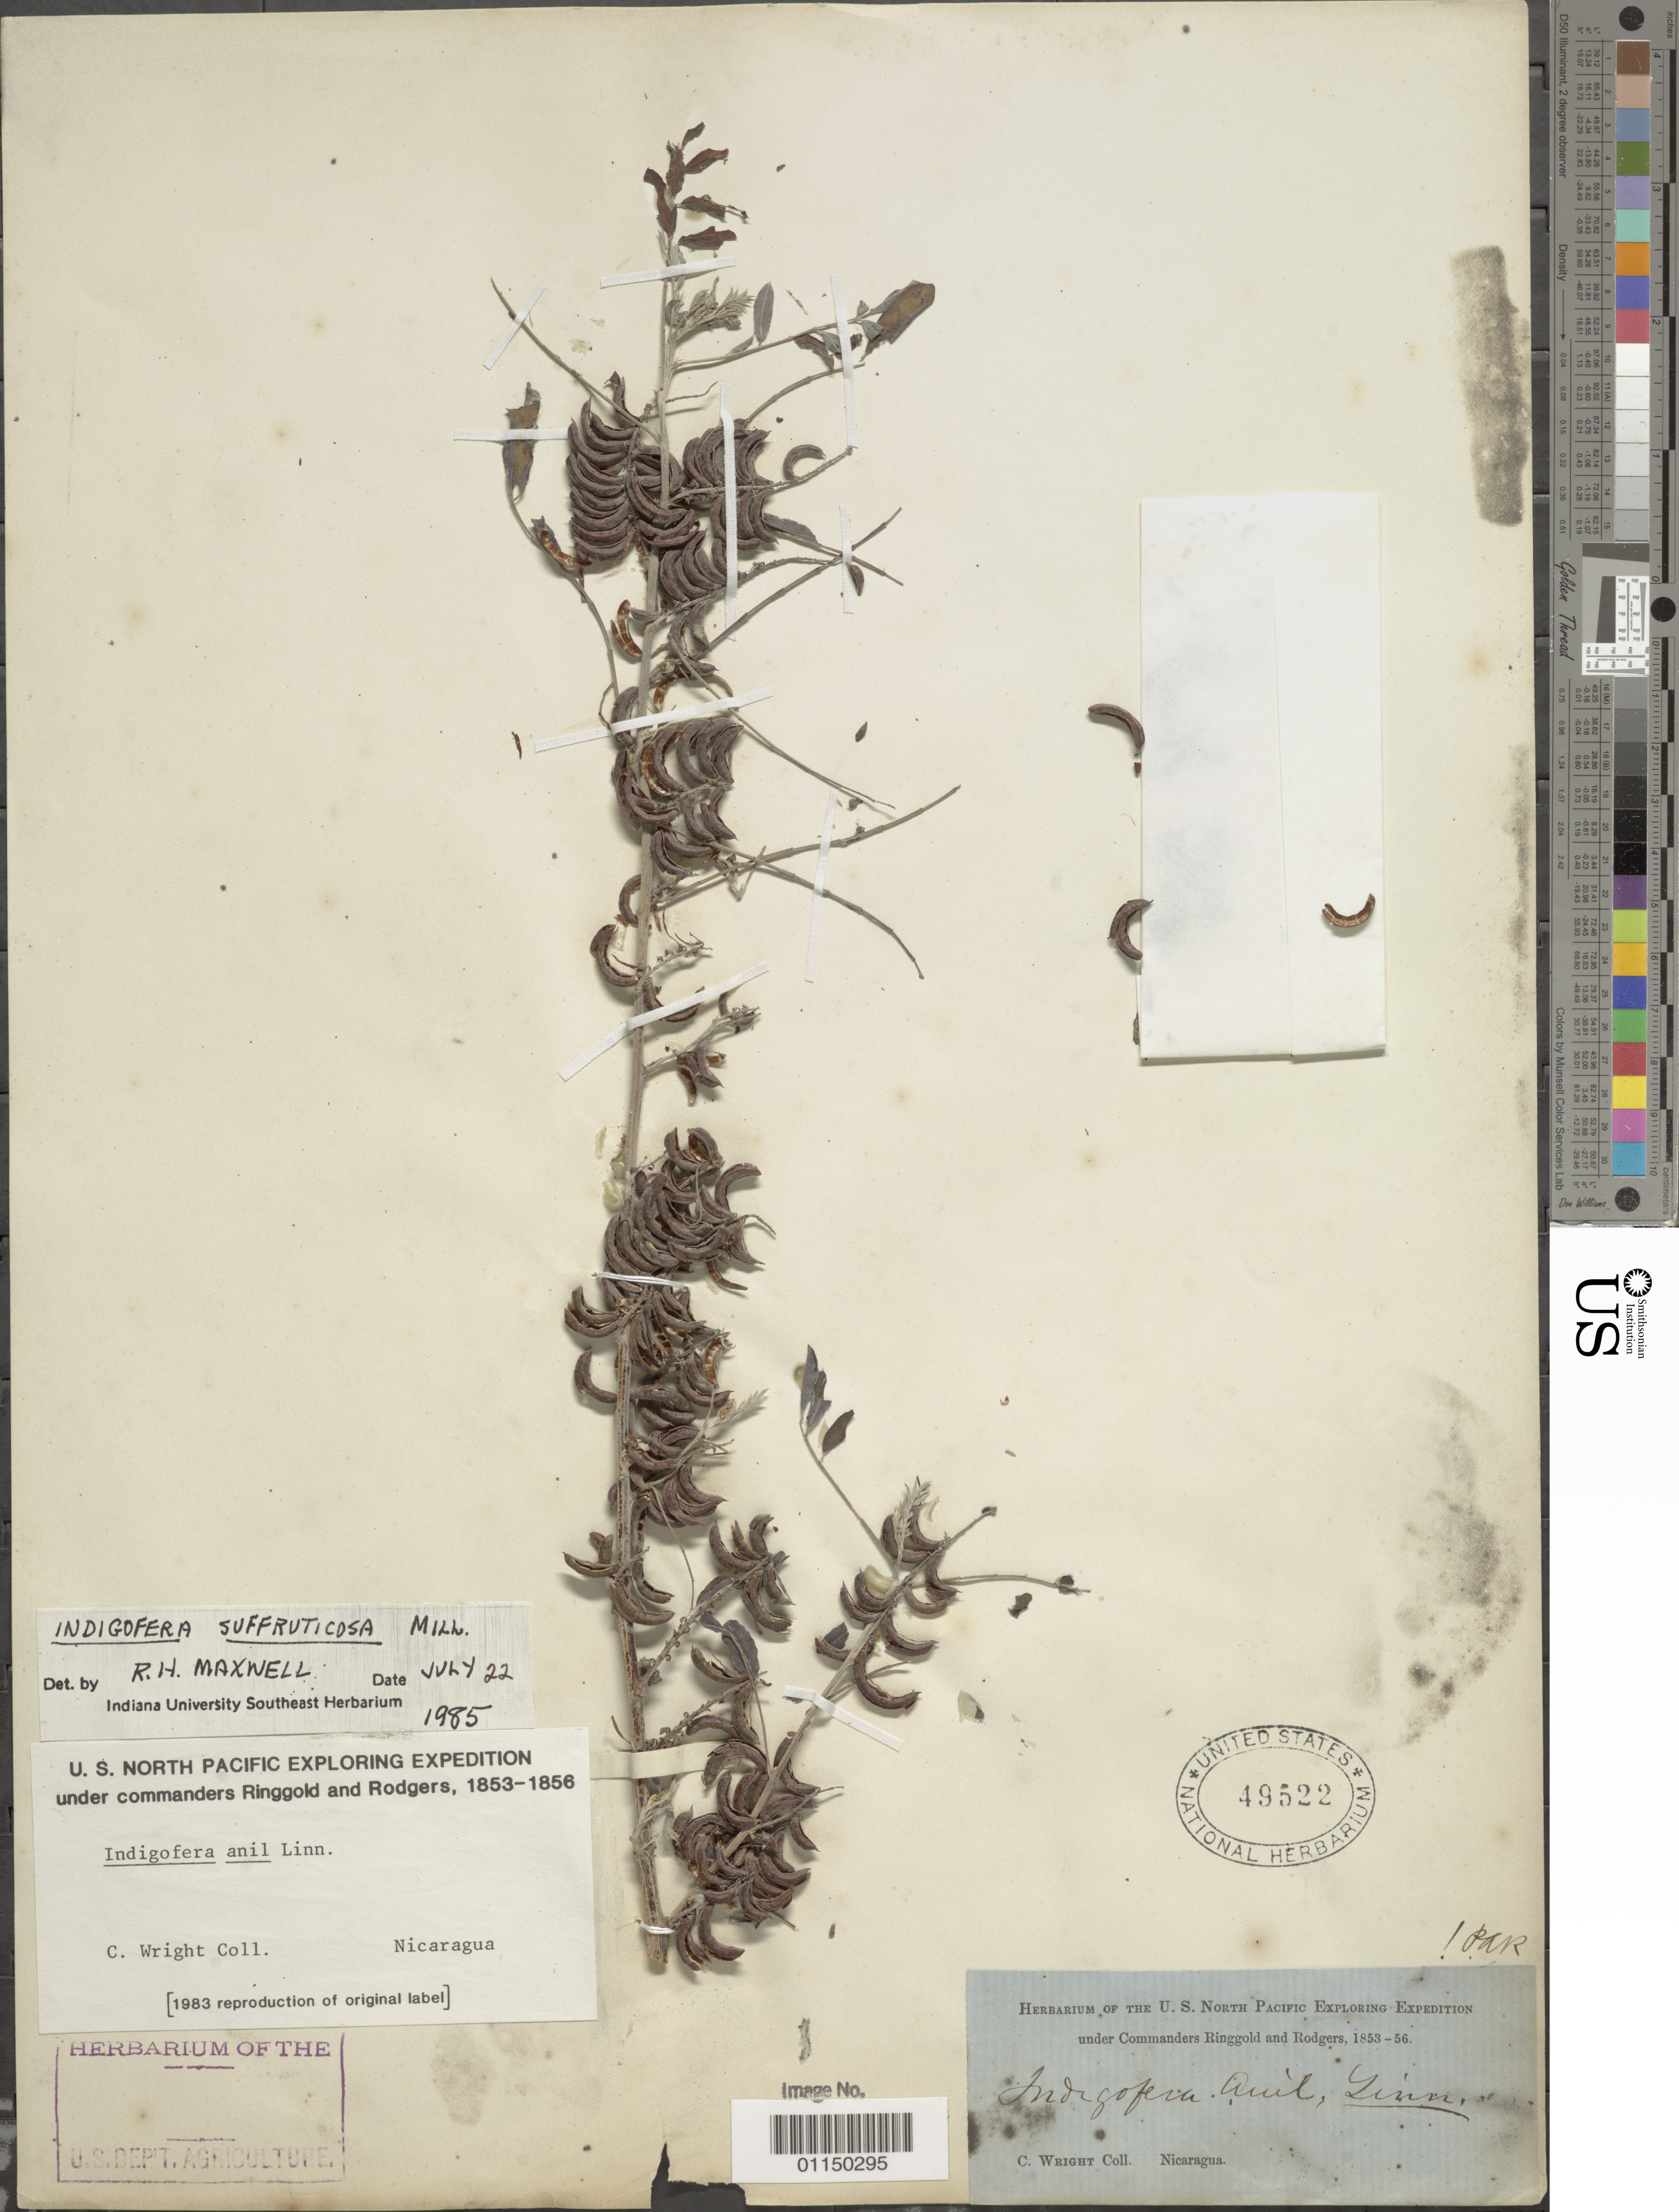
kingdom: Plantae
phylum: Tracheophyta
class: Magnoliopsida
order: Fabales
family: Fabaceae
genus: Indigofera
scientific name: Indigofera suffruticosa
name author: Mill.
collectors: C. Wright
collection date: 1853/1856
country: Nicaragua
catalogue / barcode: US 49522